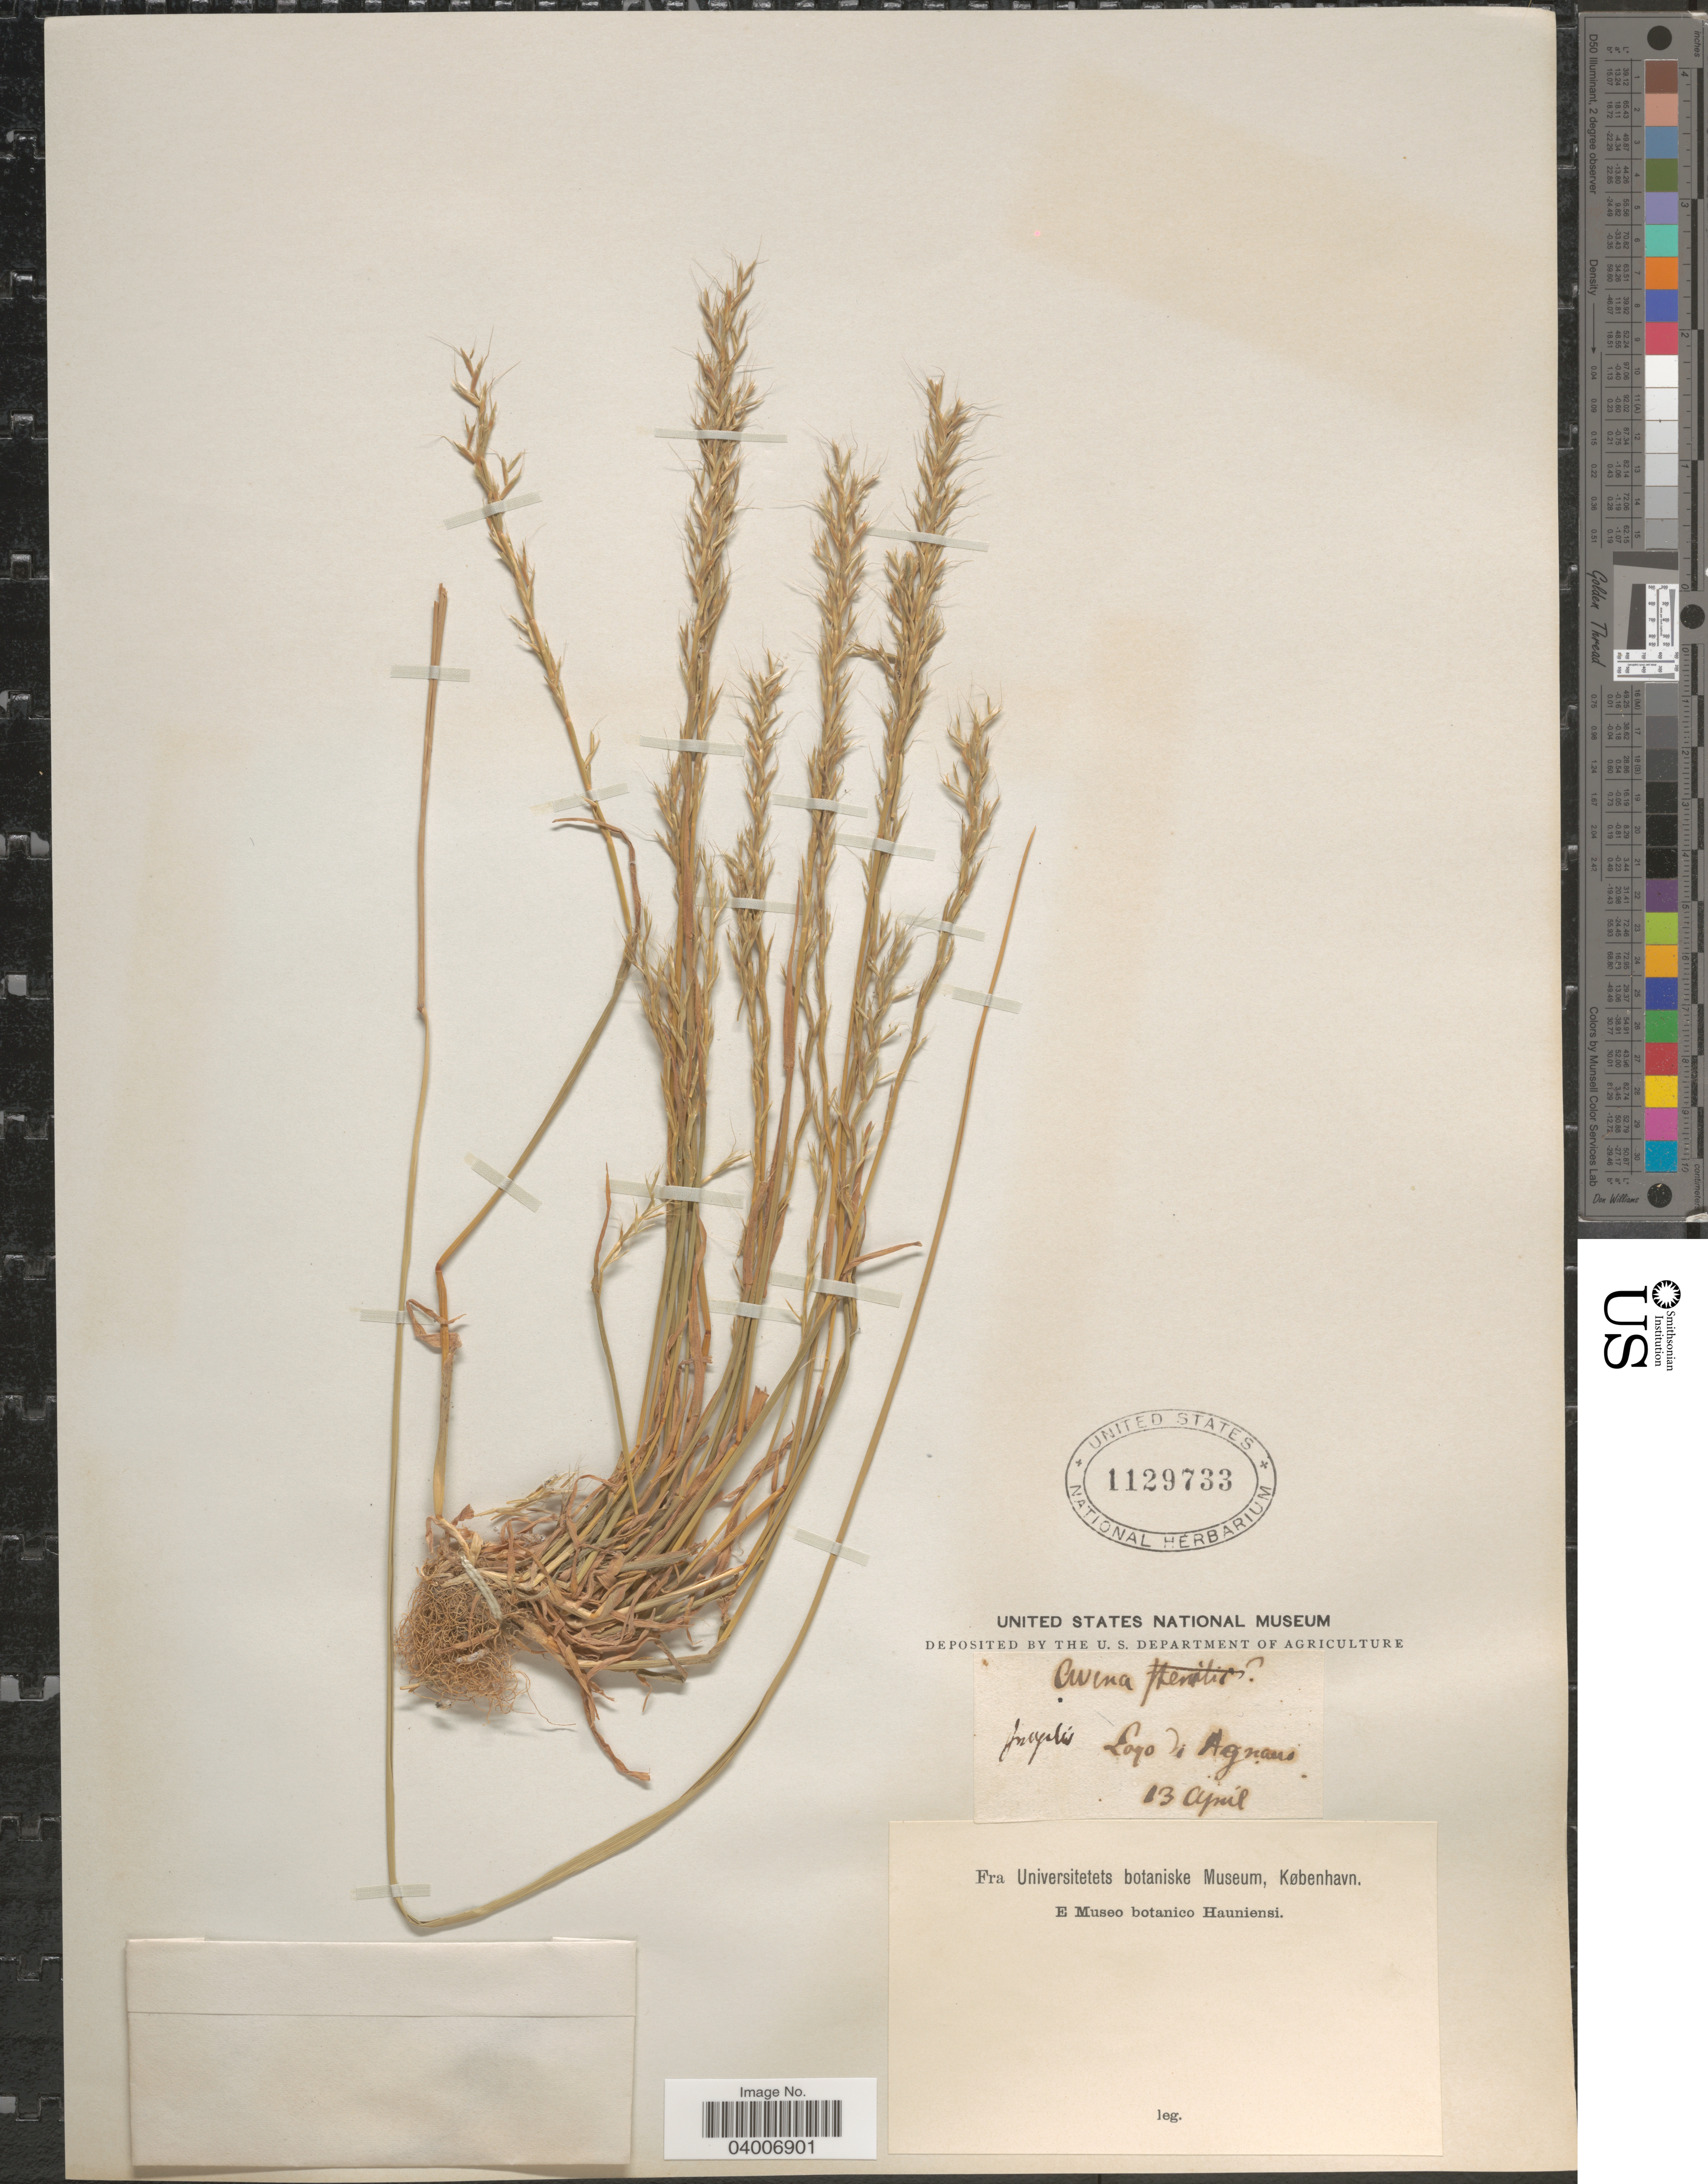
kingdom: Plantae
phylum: Tracheophyta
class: Liliopsida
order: Poales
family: Poaceae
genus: Gaudinia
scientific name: Gaudinia fragilis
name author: (L.) P. Beauv.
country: Italy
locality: Lago di Agnano.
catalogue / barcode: US 1129733